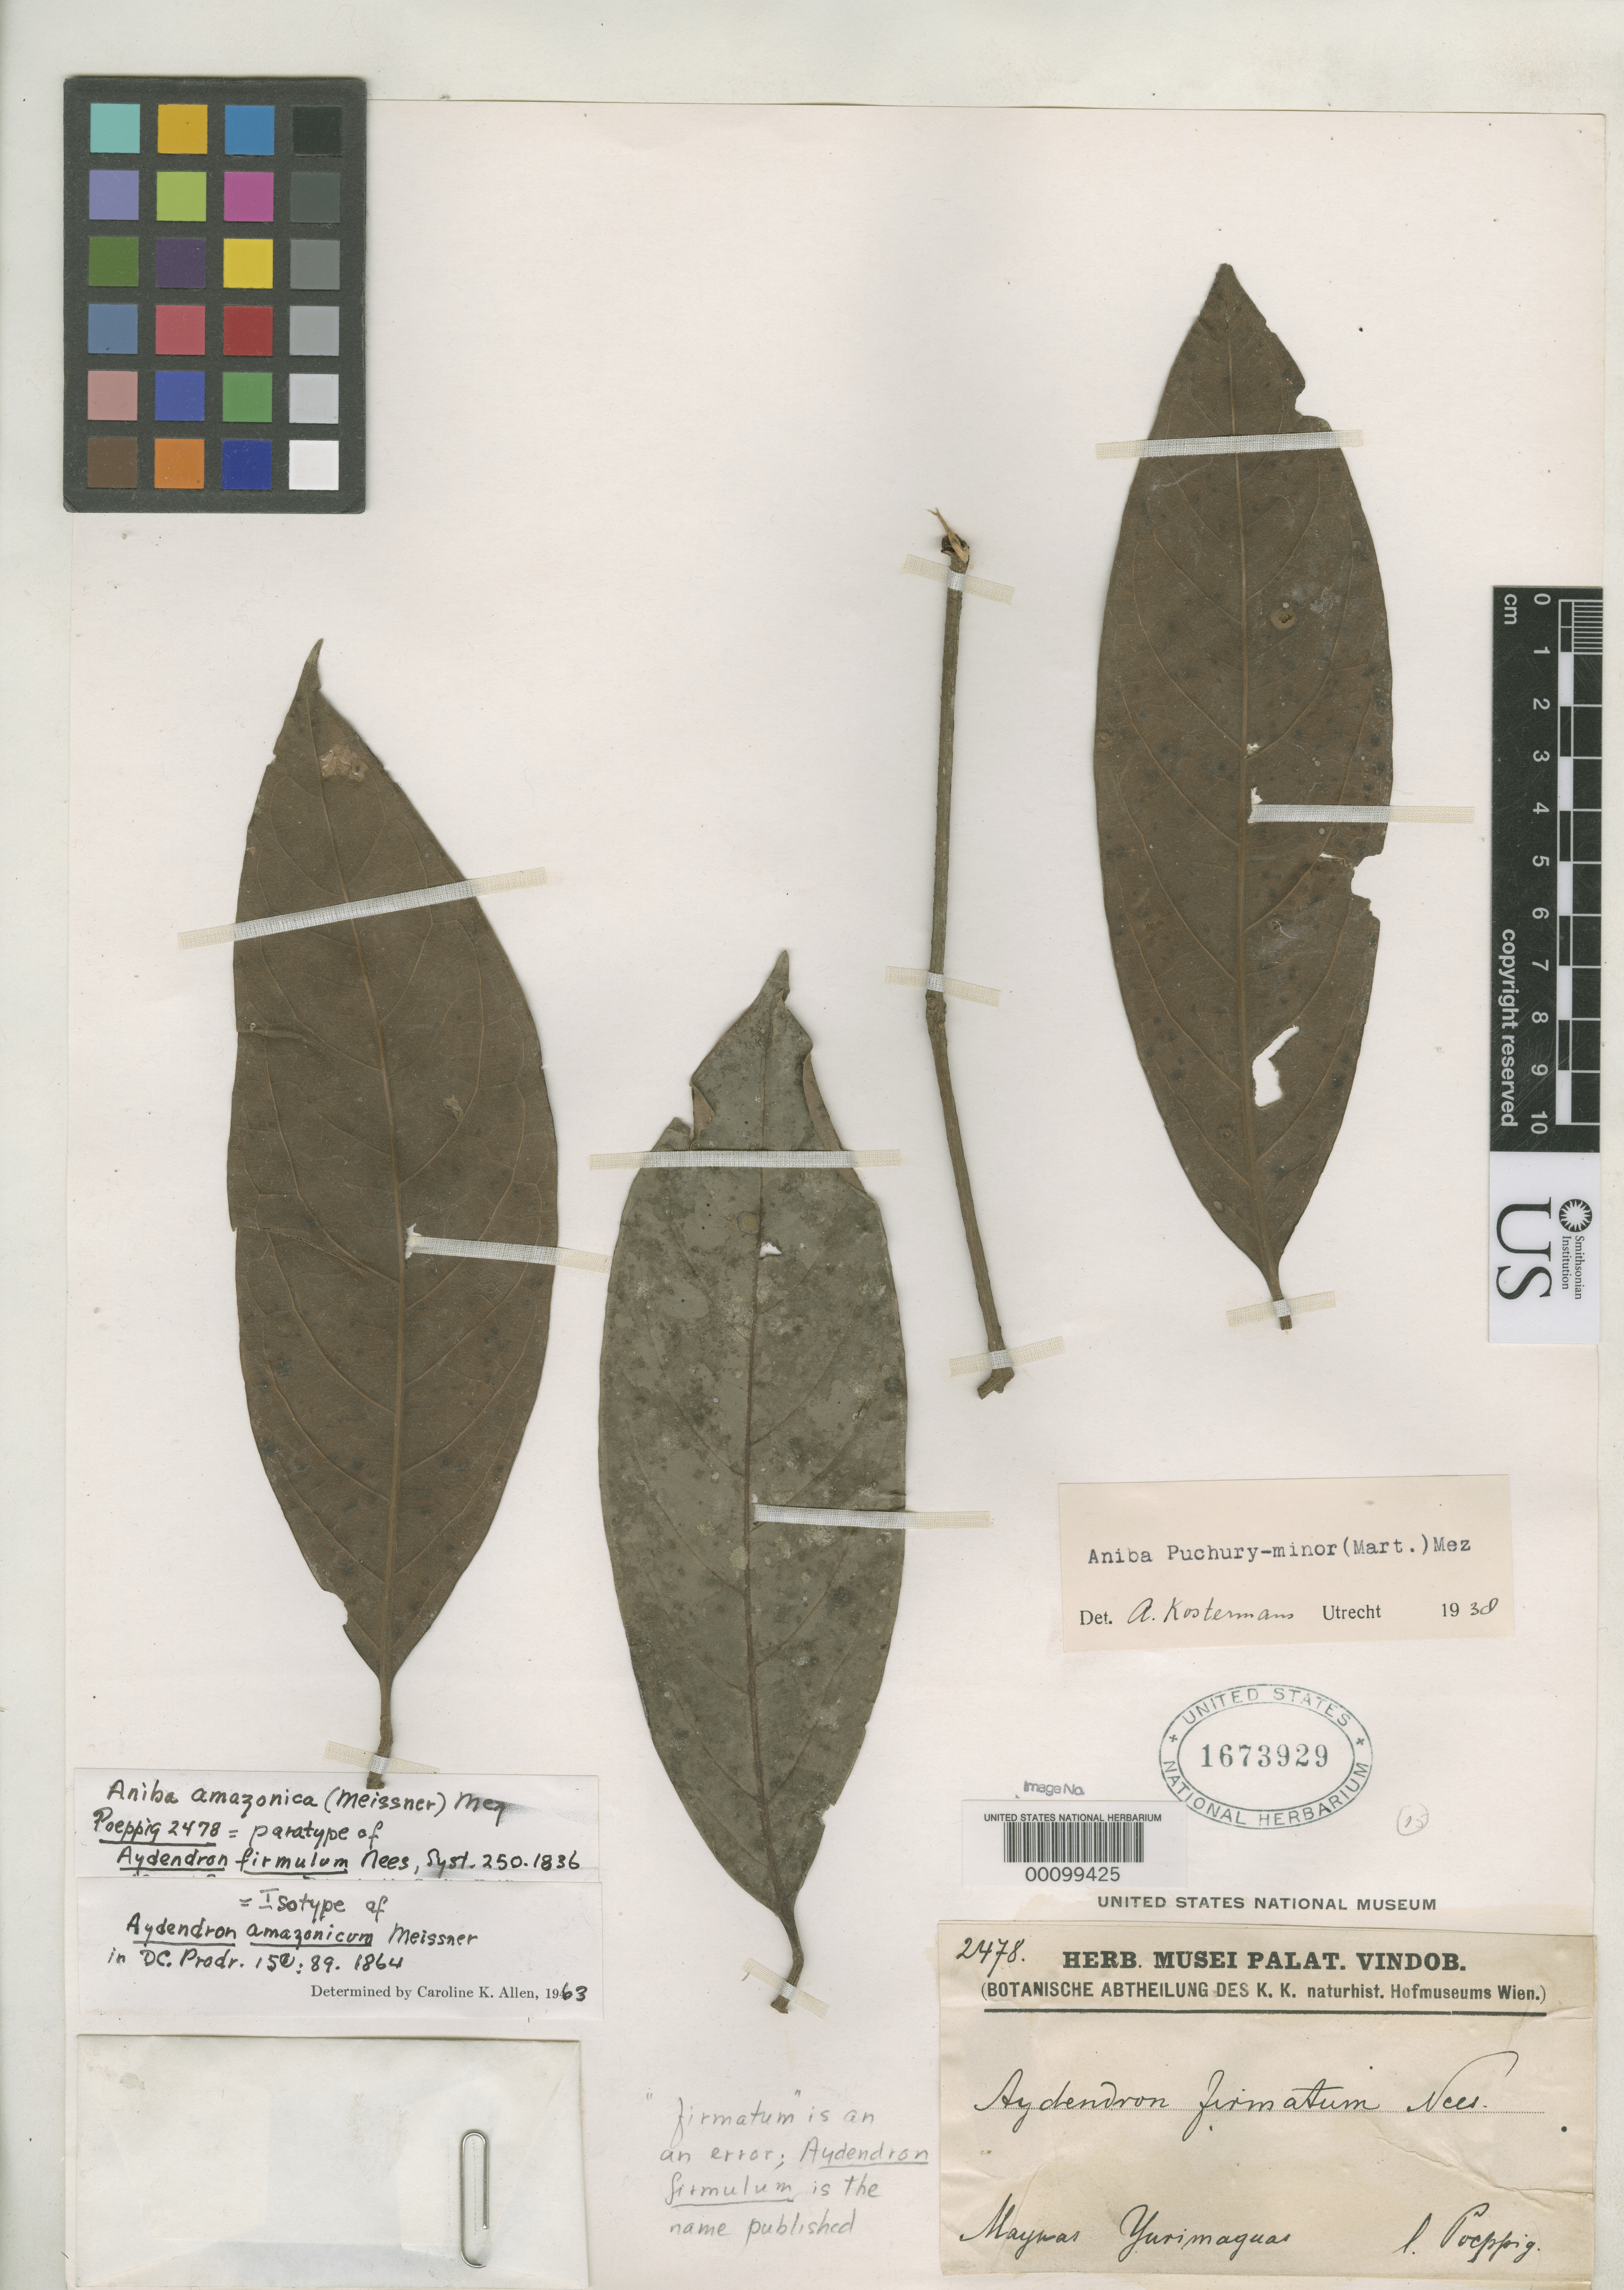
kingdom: Plantae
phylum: Tracheophyta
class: Magnoliopsida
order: Laurales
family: Lauraceae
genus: Aydendron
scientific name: Aydendron amazonicum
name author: Meisn. in DC.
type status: Isotype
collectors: E. F. Poeppig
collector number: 2478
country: Peru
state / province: Loreto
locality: Yurimaguas.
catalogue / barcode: US 1673929